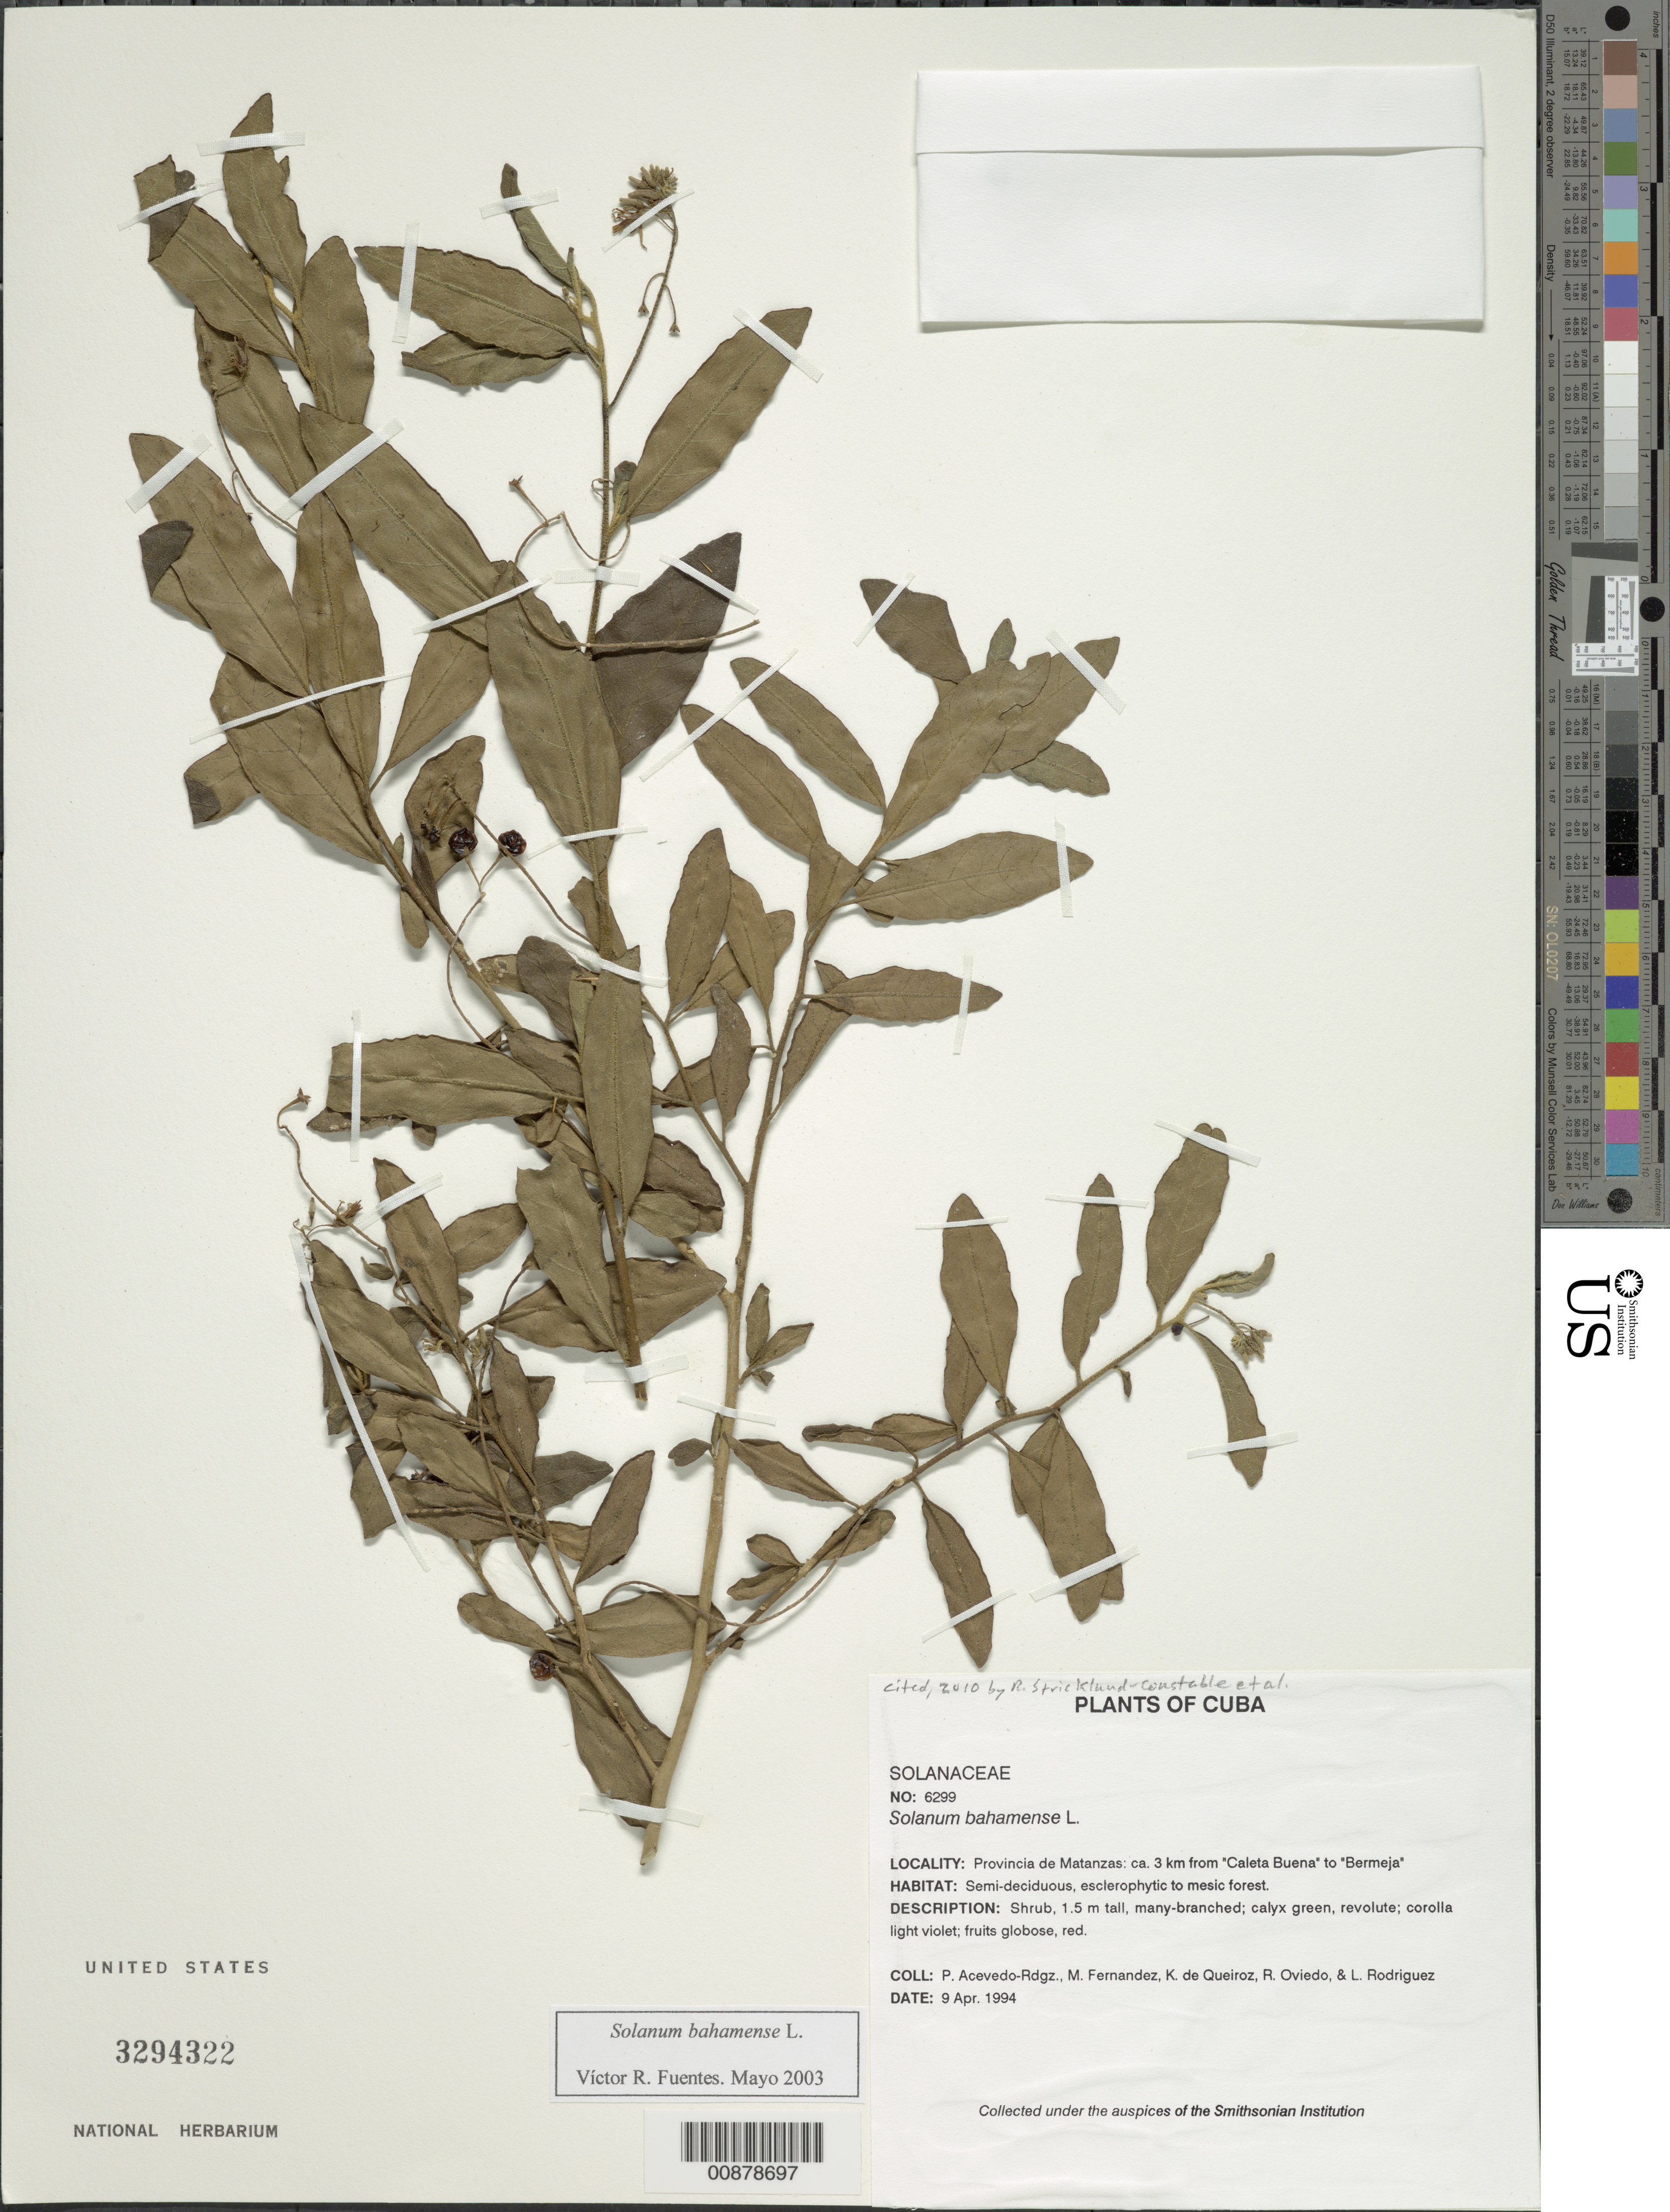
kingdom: Plantae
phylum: Tracheophyta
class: Magnoliopsida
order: Solanales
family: Solanaceae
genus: Solanum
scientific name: Solanum bahamense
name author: L.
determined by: Fuentes, V. R.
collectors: P. Acevedo-Rodr., M. Fernández, K. De Queiroz, R. Oviedo & L. Rodriguez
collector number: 6299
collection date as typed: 09 Apr 1994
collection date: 1994-04-09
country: Cuba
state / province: Matanzas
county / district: Municipio de Ciénaga de Zapata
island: Cuba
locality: ca 3 km from "Caleta Buena" to "Bermejas"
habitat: Semi-deciduous, esclerophytic to mesic forest.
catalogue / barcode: US 3294322